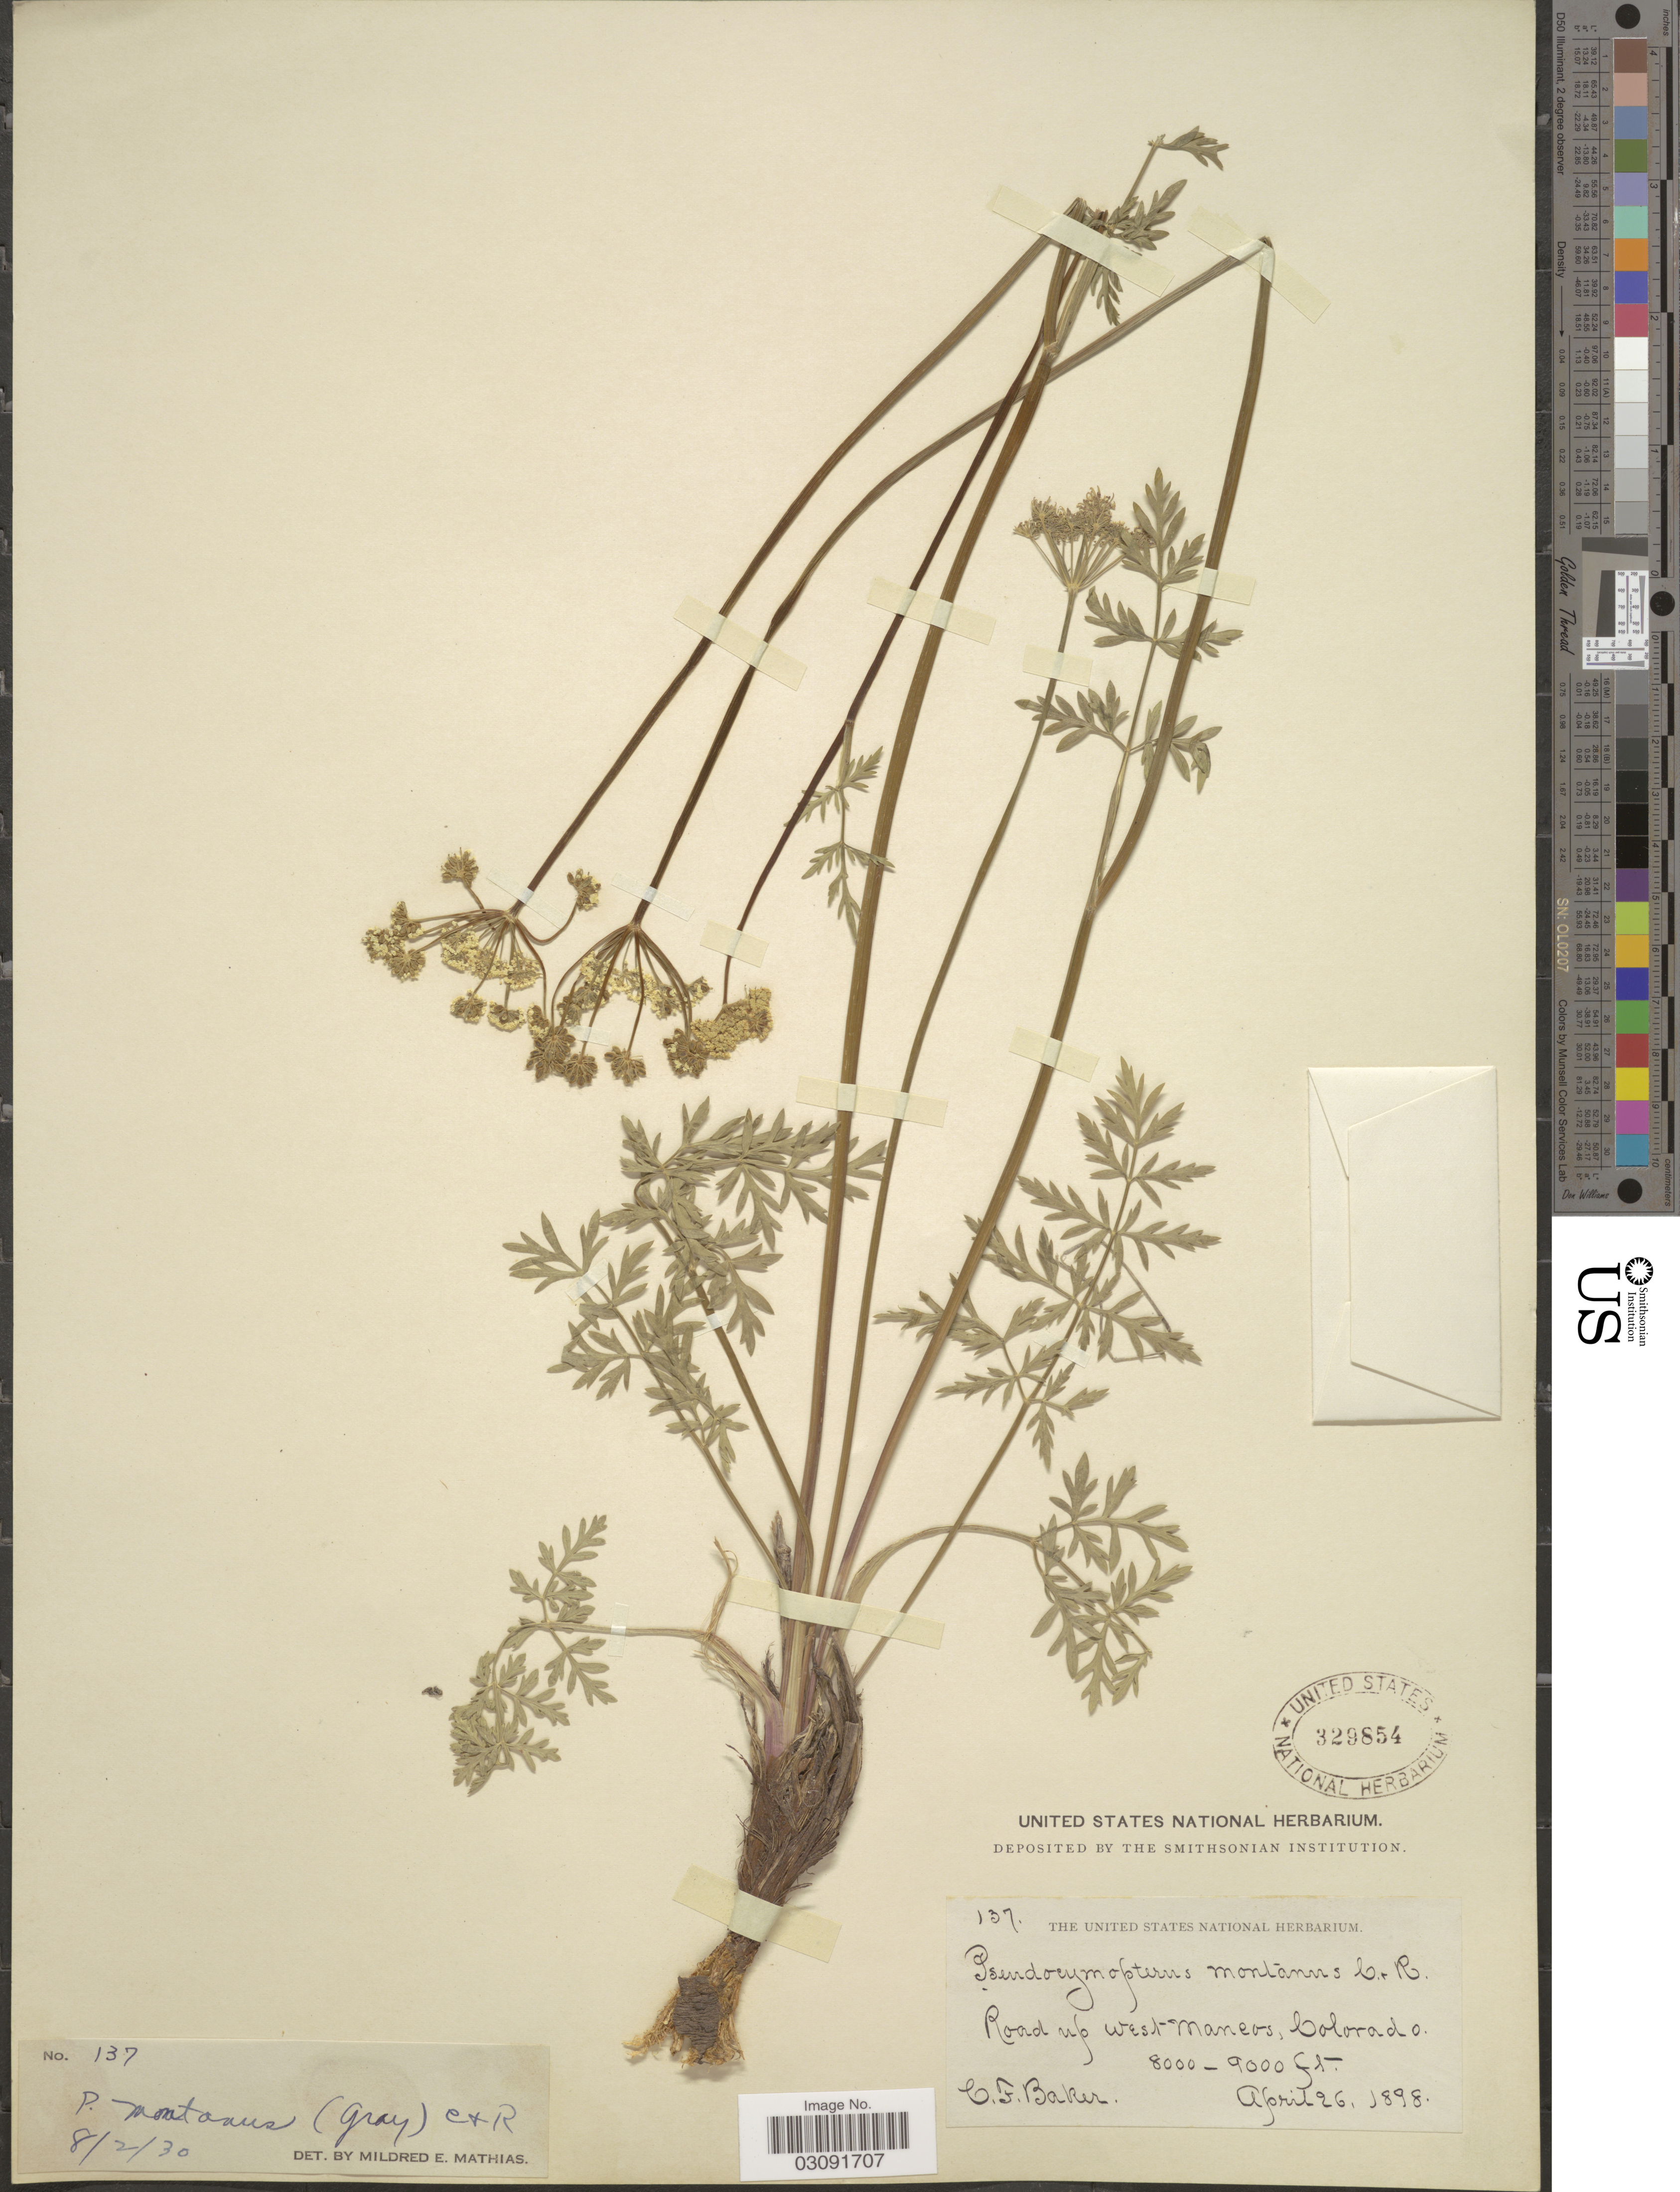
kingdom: Plantae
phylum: Tracheophyta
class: Magnoliopsida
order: Apiales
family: Apiaceae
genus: Pseudocymopterus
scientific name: Pseudocymopterus montanus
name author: (A. Gray) J.M. Coult. & Rose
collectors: C. F. Baker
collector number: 137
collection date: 1898-04-26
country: United States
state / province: Colorado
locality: Road up West Mancos.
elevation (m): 2438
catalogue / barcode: US 329854